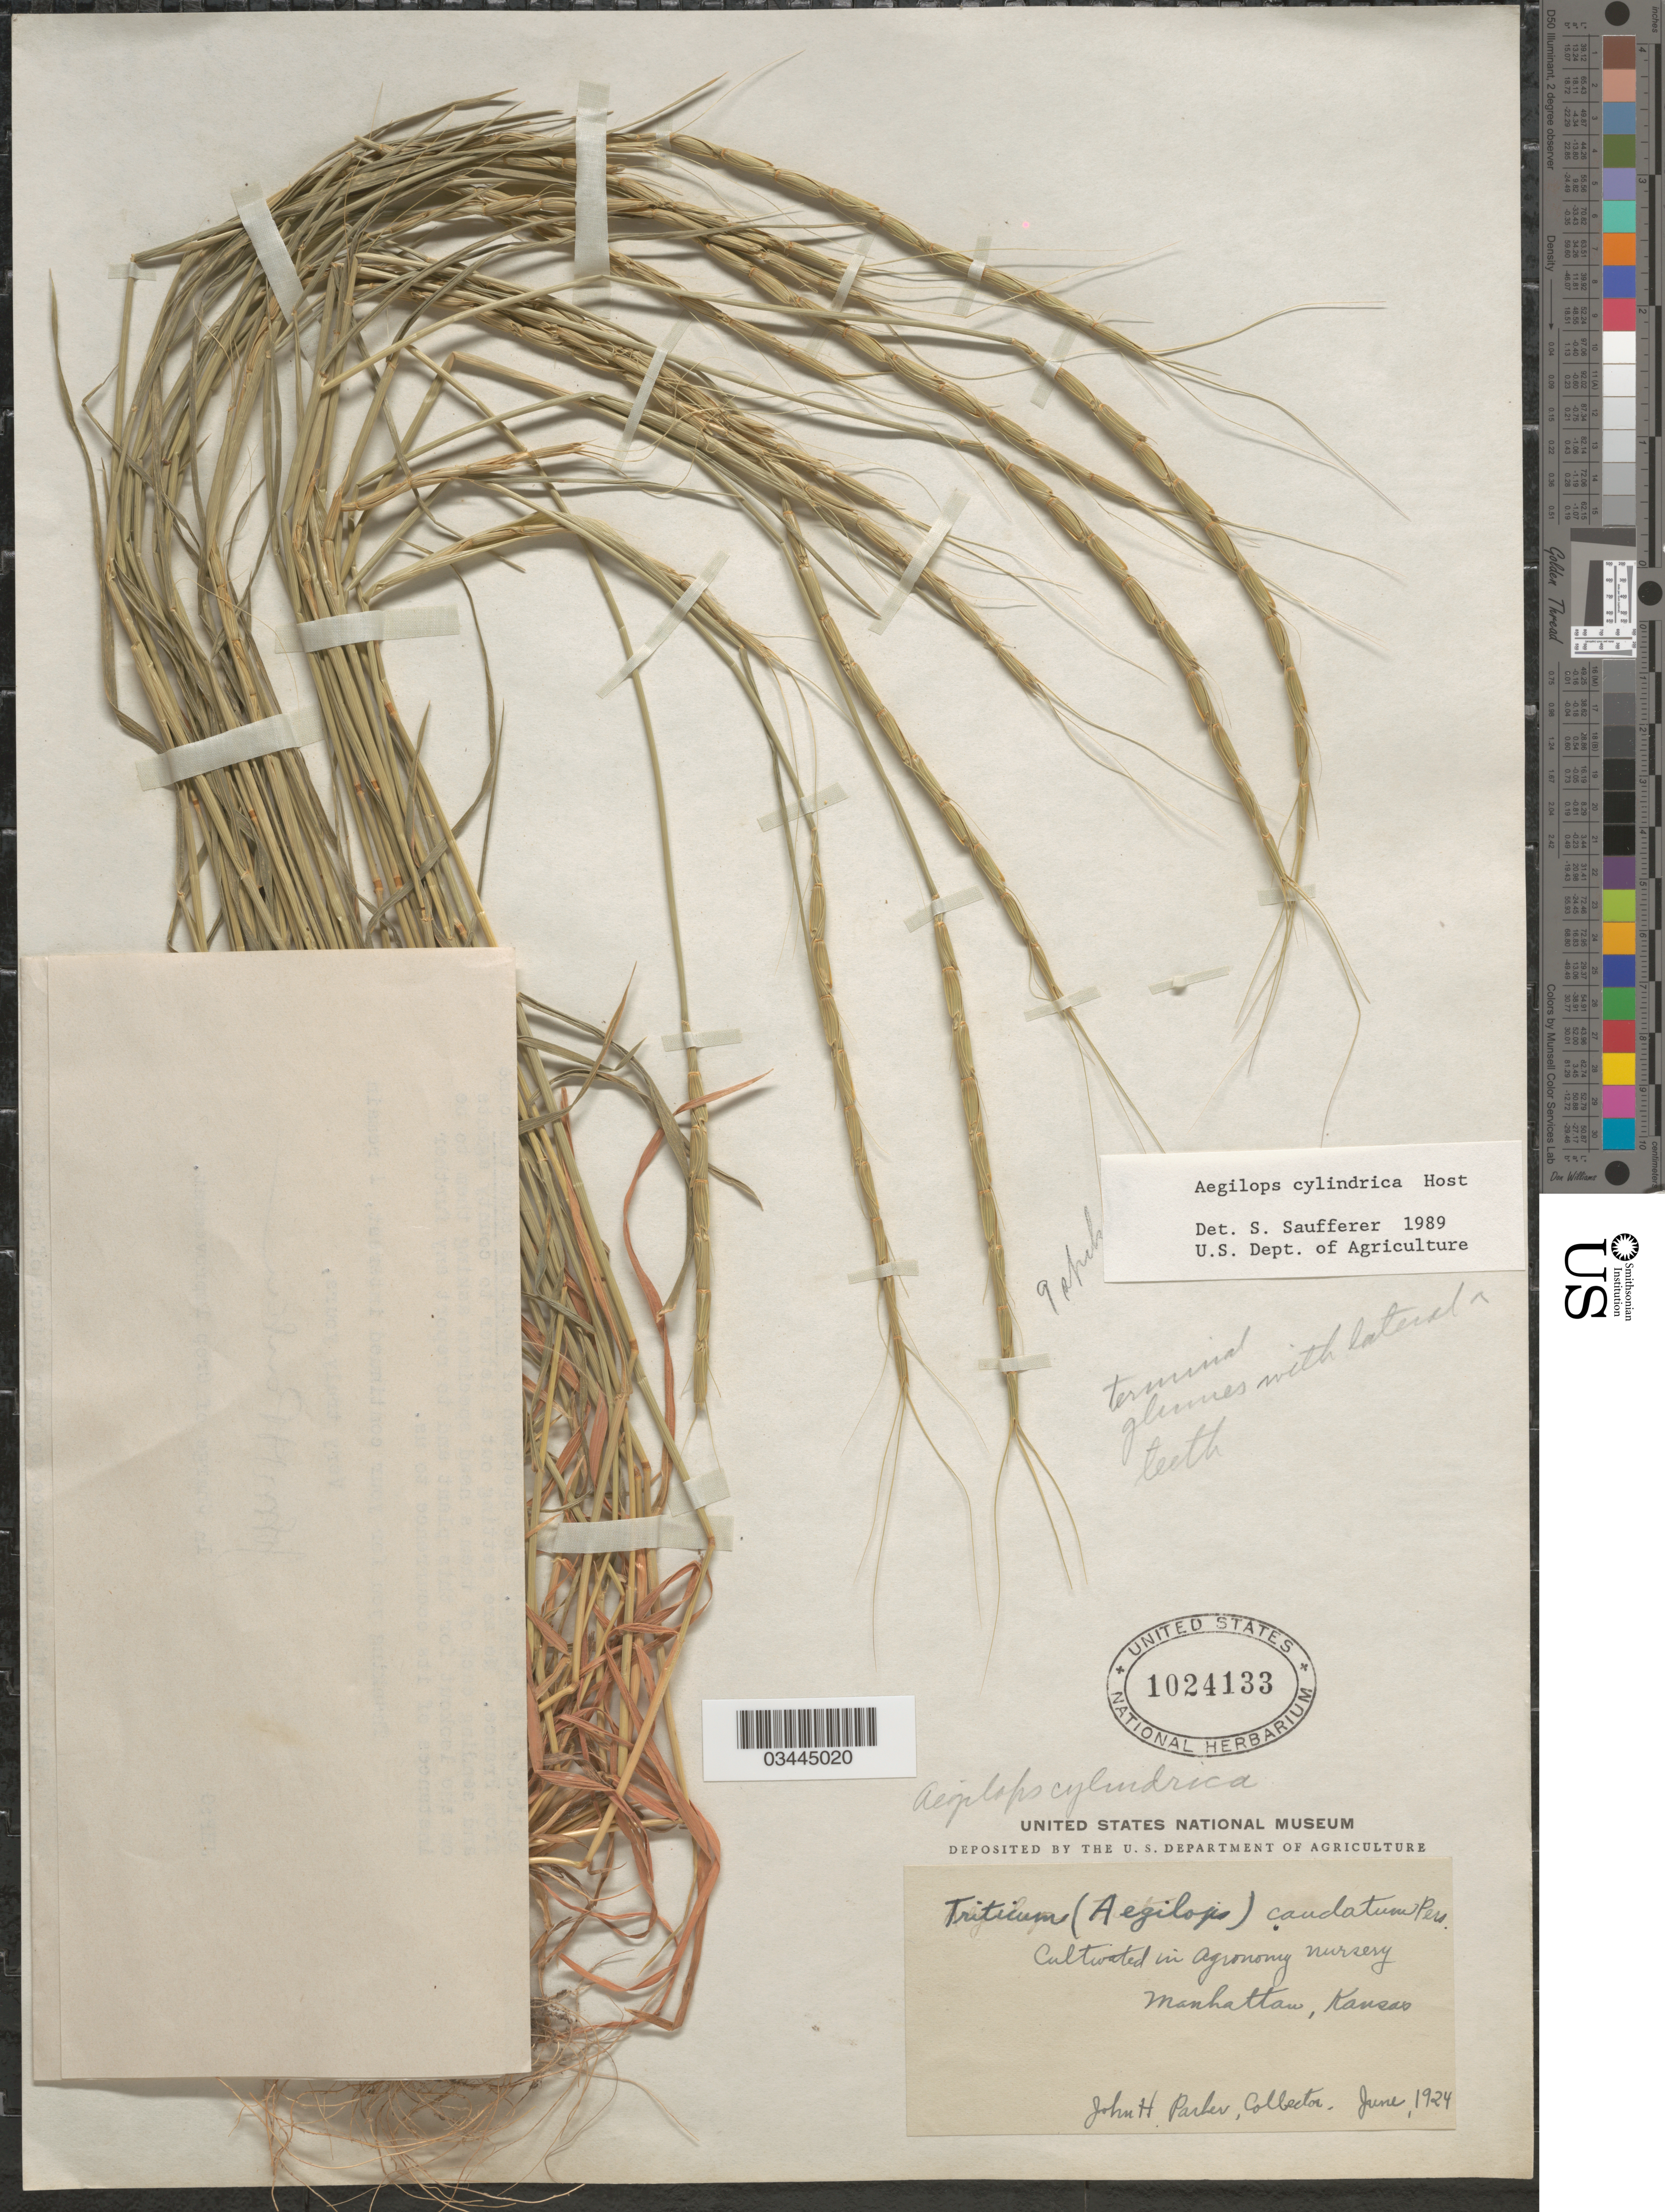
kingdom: Plantae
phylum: Tracheophyta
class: Liliopsida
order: Poales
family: Poaceae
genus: Aegilops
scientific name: Aegilops cylindrica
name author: Host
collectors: J. Parker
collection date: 1924-06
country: United States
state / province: Kansas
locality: Cultivated in Agronomy Nursery Manhattan.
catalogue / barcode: US 1024133